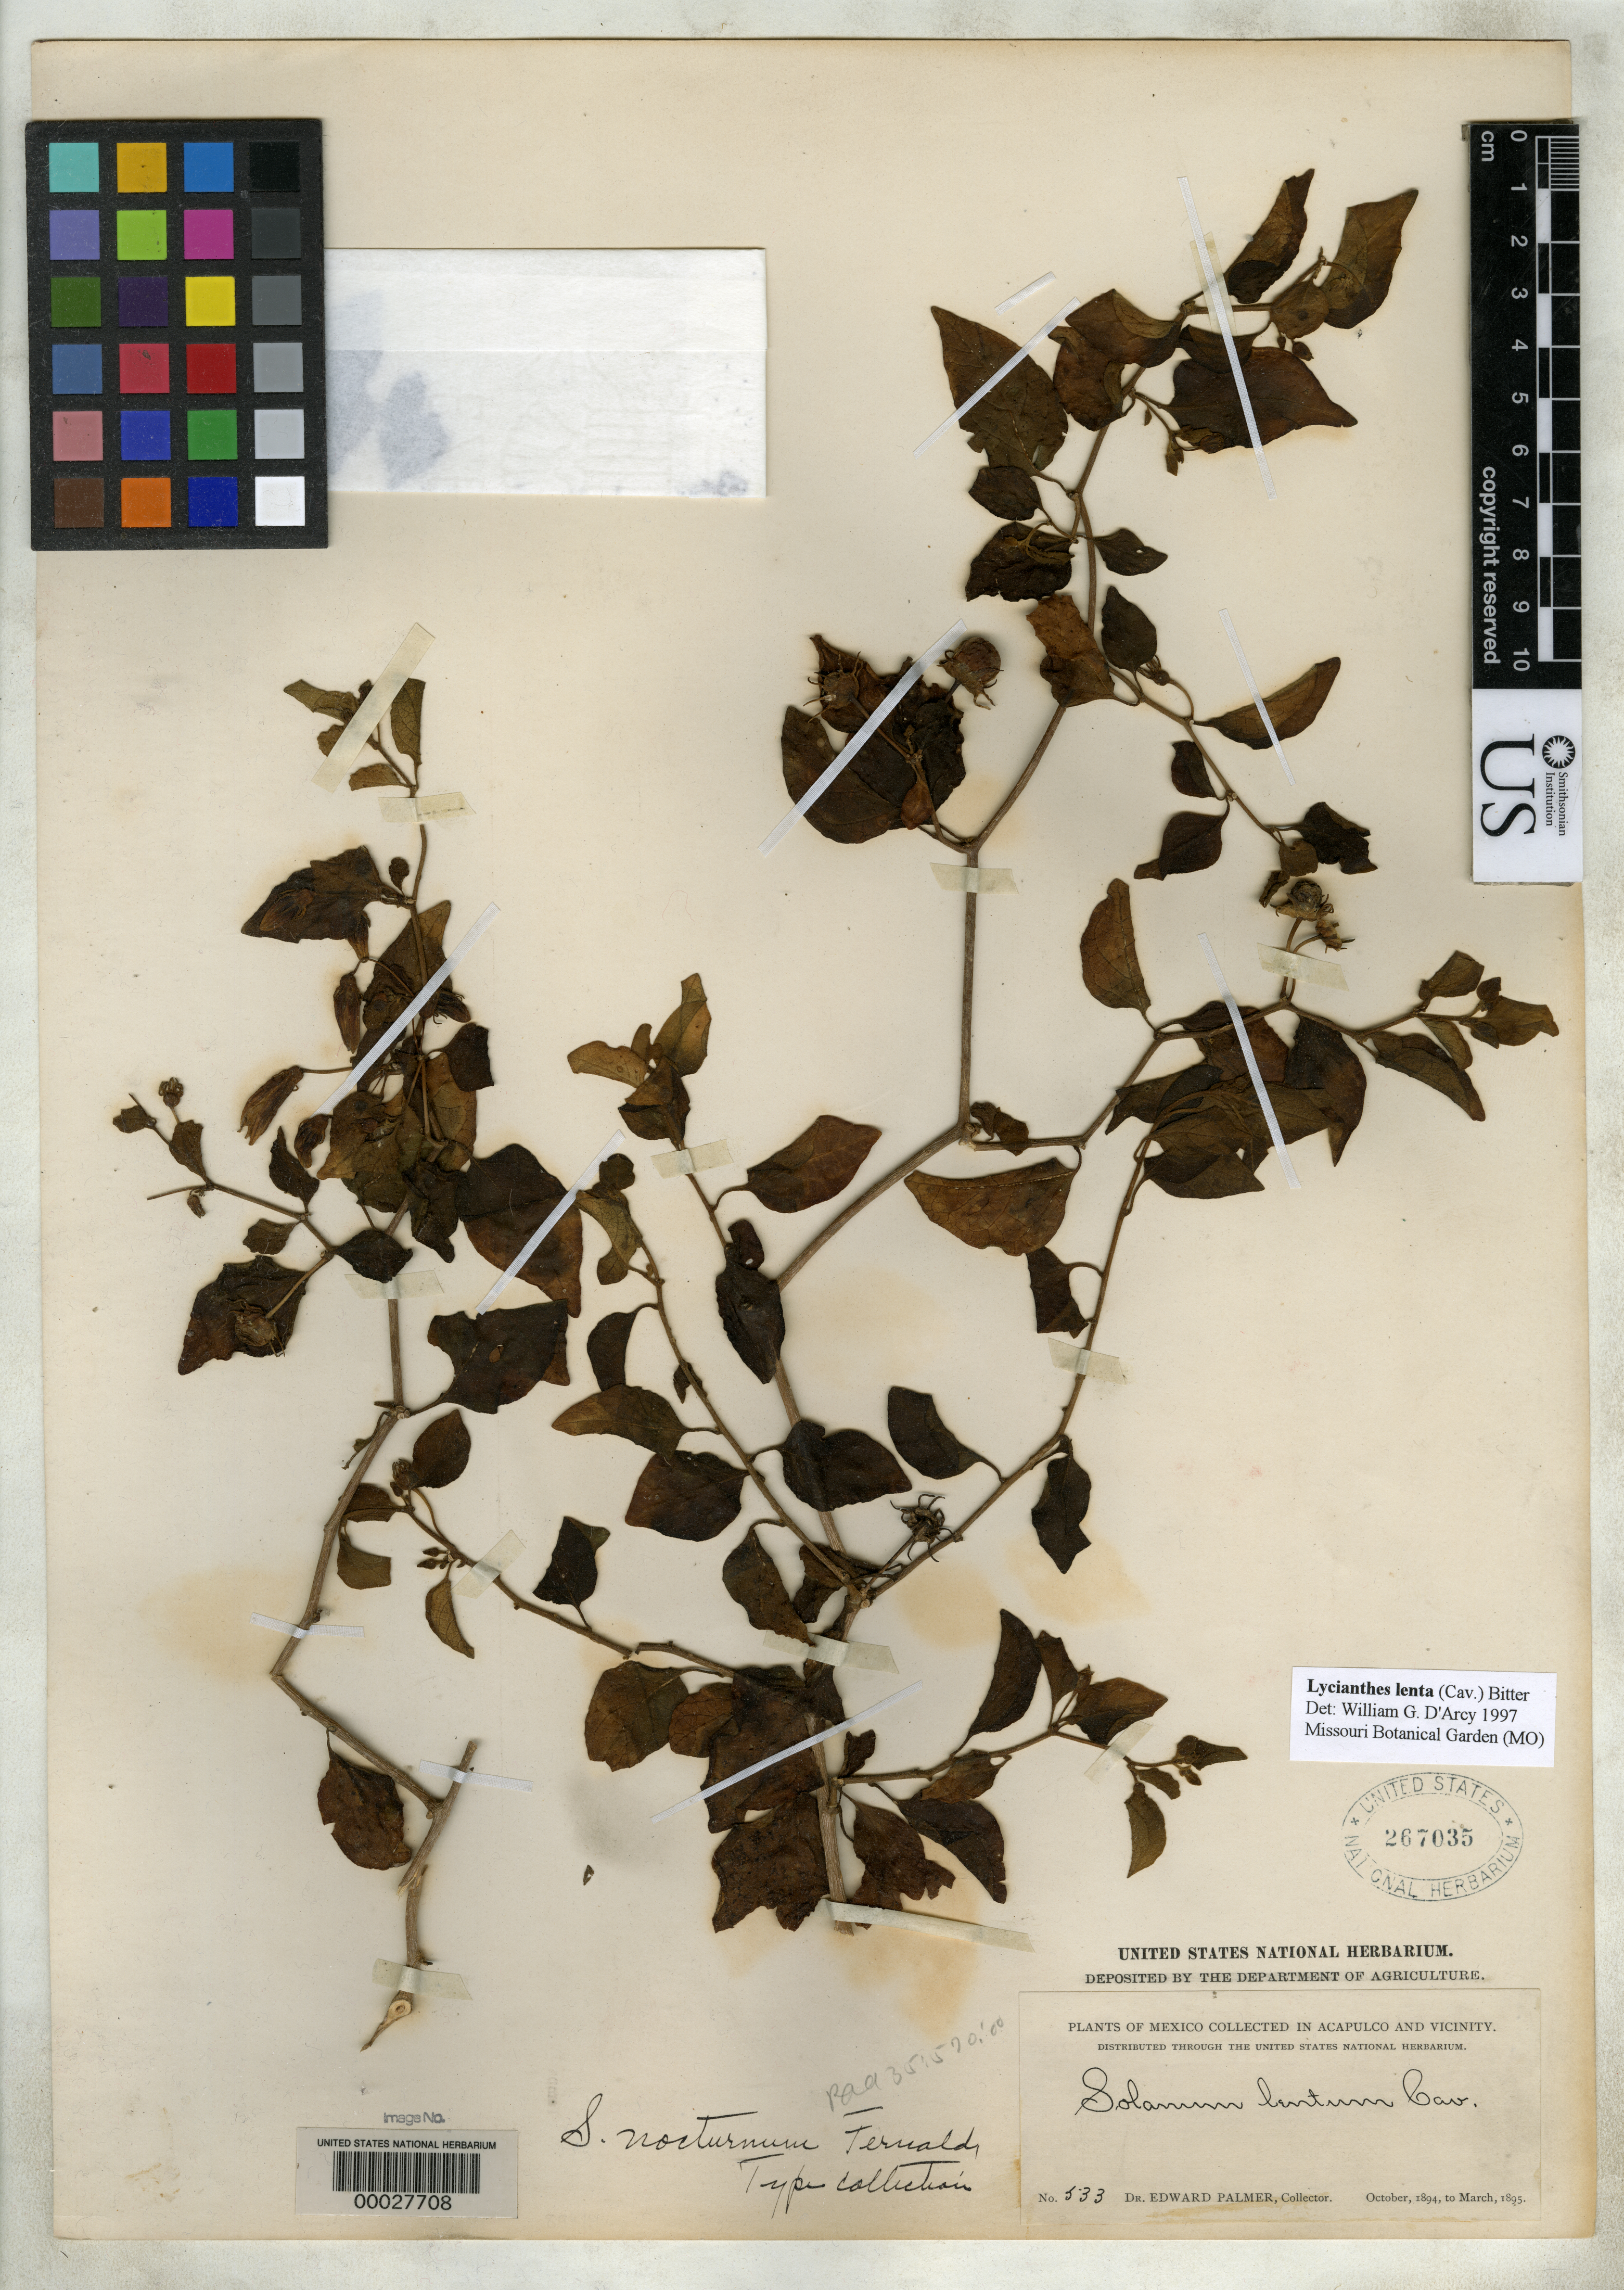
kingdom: Plantae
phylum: Tracheophyta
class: Magnoliopsida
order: Solanales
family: Solanaceae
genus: Solanum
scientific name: Solanum nocturnum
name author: Fernald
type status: Isosyntype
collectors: E. Palmer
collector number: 533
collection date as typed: Oct 1894 to -- Mar 1895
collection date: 1894-10/1895-03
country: Mexico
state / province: Guerrero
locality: Acapulco.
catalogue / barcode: US 267035